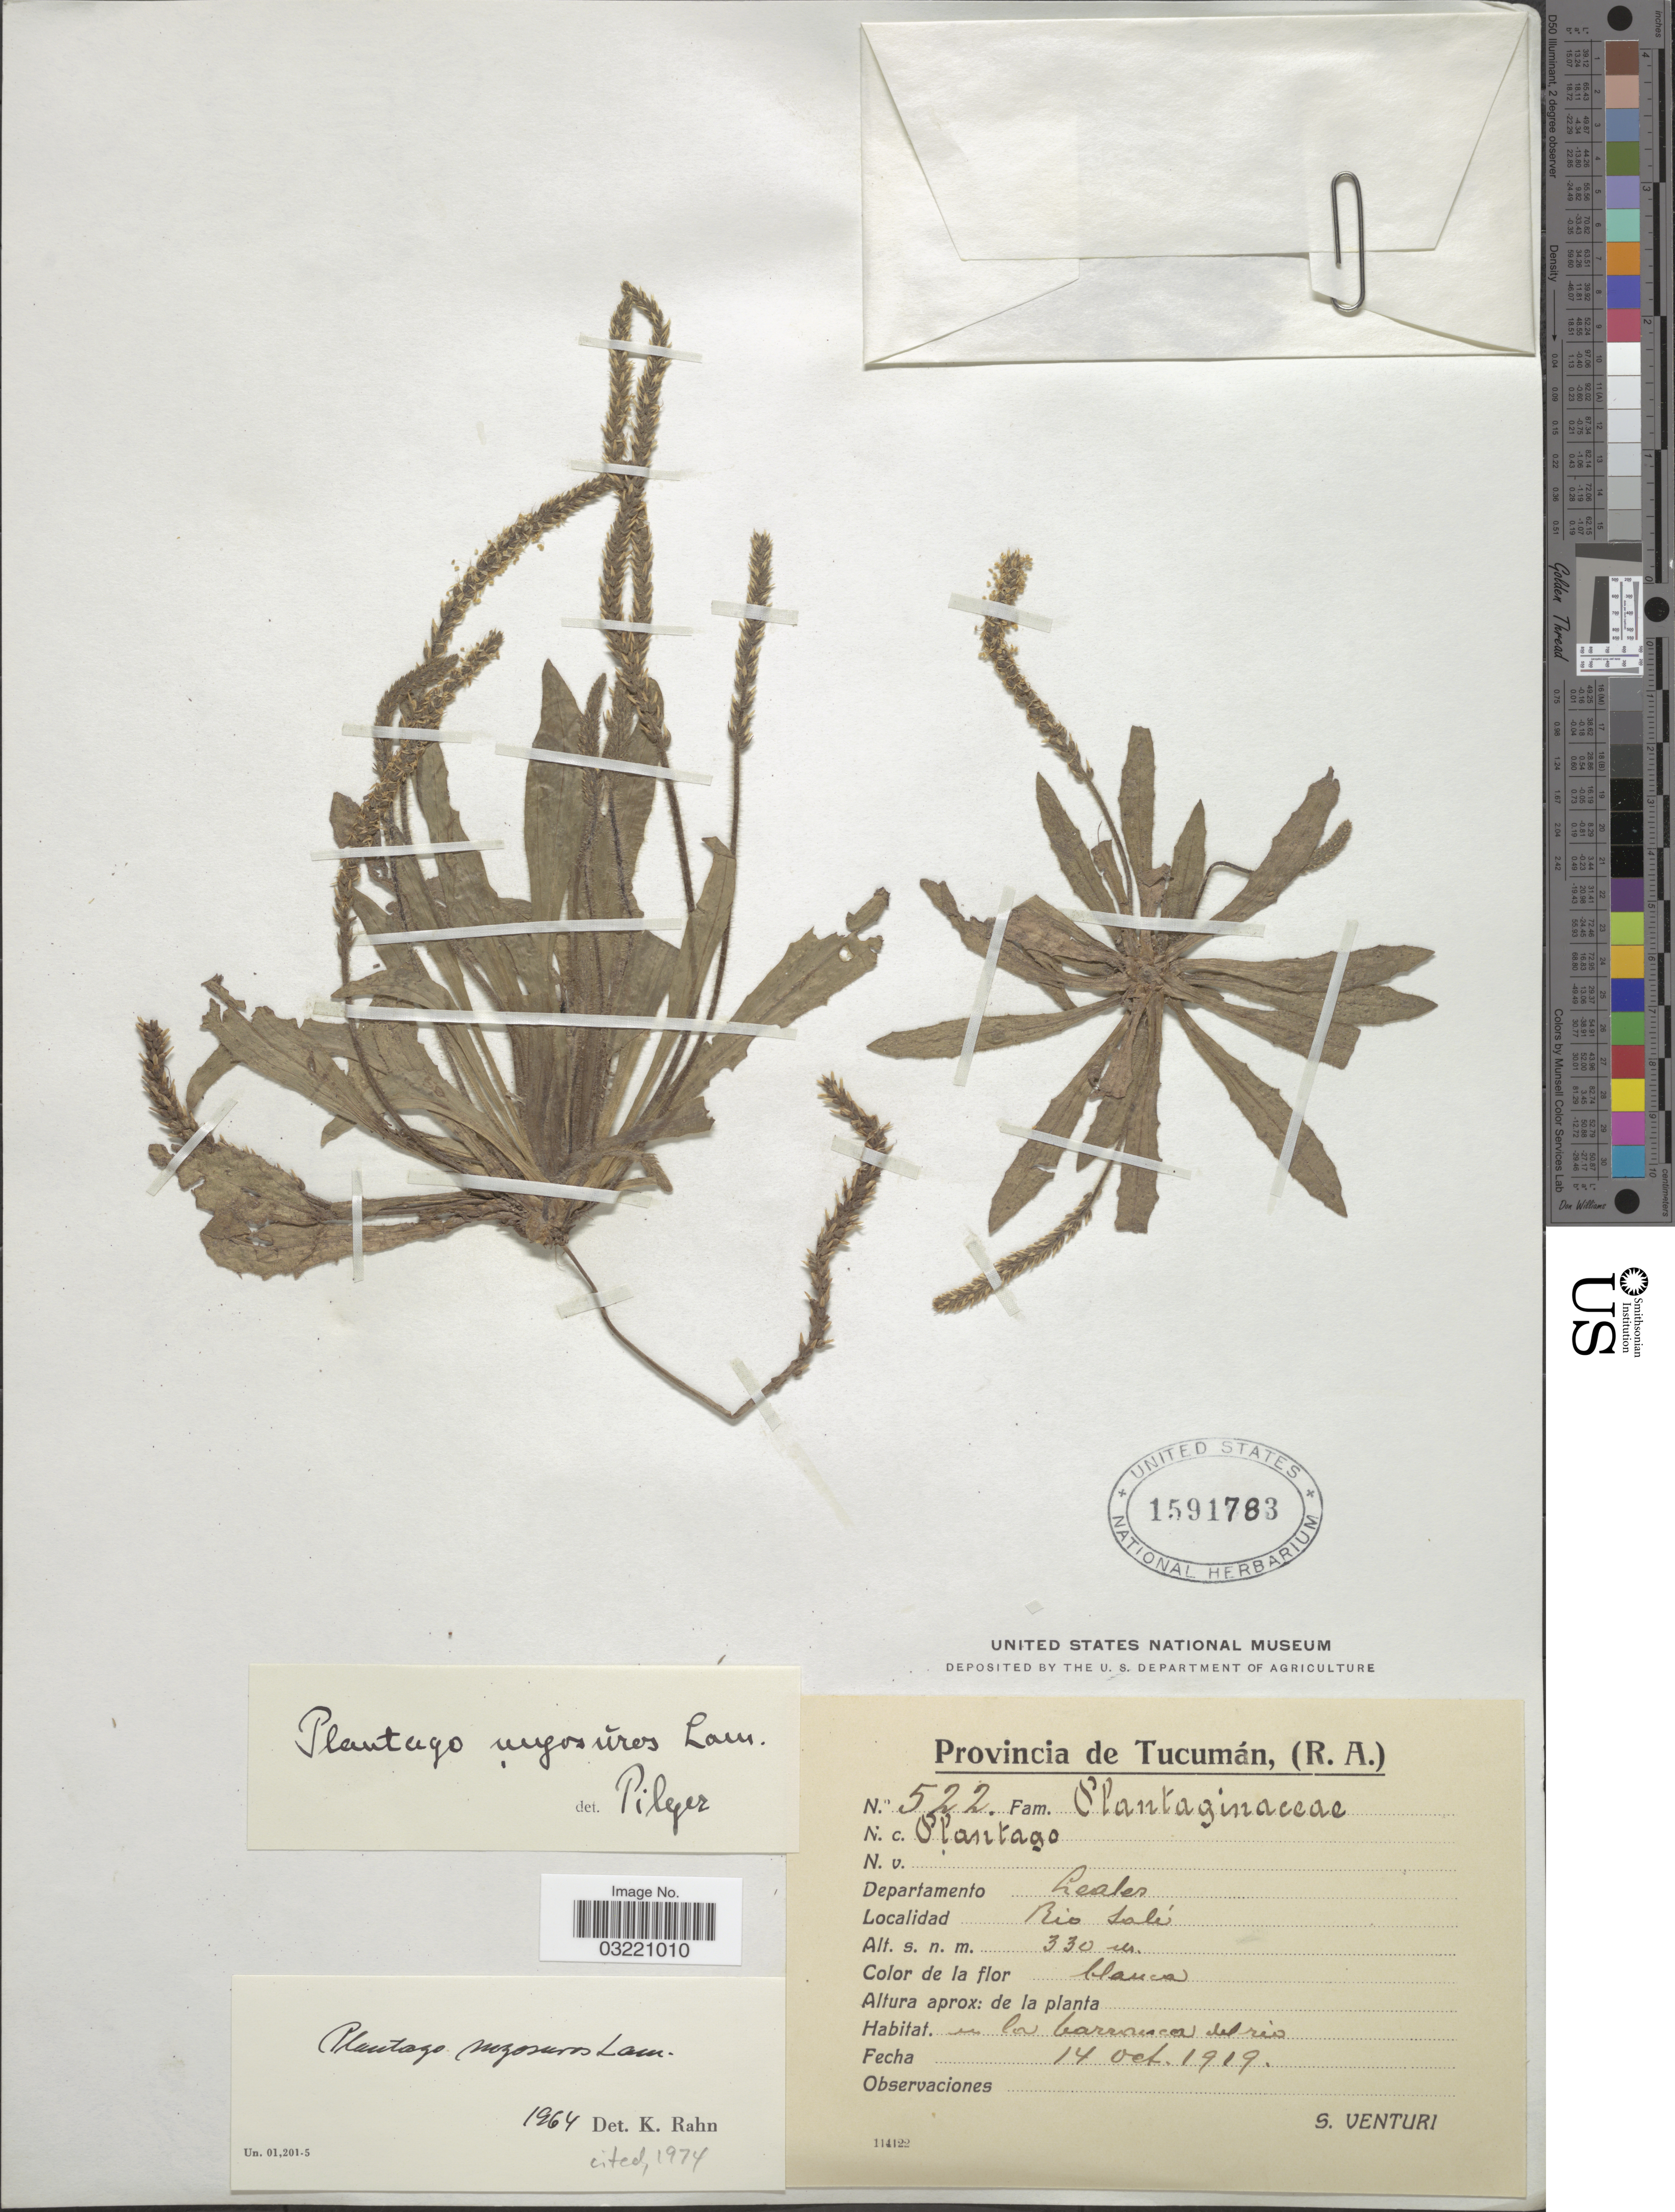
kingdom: Plantae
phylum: Tracheophyta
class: Magnoliopsida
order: Lamiales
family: Plantaginaceae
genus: Plantago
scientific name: Plantago myosuros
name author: Lam.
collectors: S. Venturi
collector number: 522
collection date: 1919-10-14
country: Argentina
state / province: Tucuman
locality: Departamento Leales, Rio Salí.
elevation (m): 330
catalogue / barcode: US 1591783